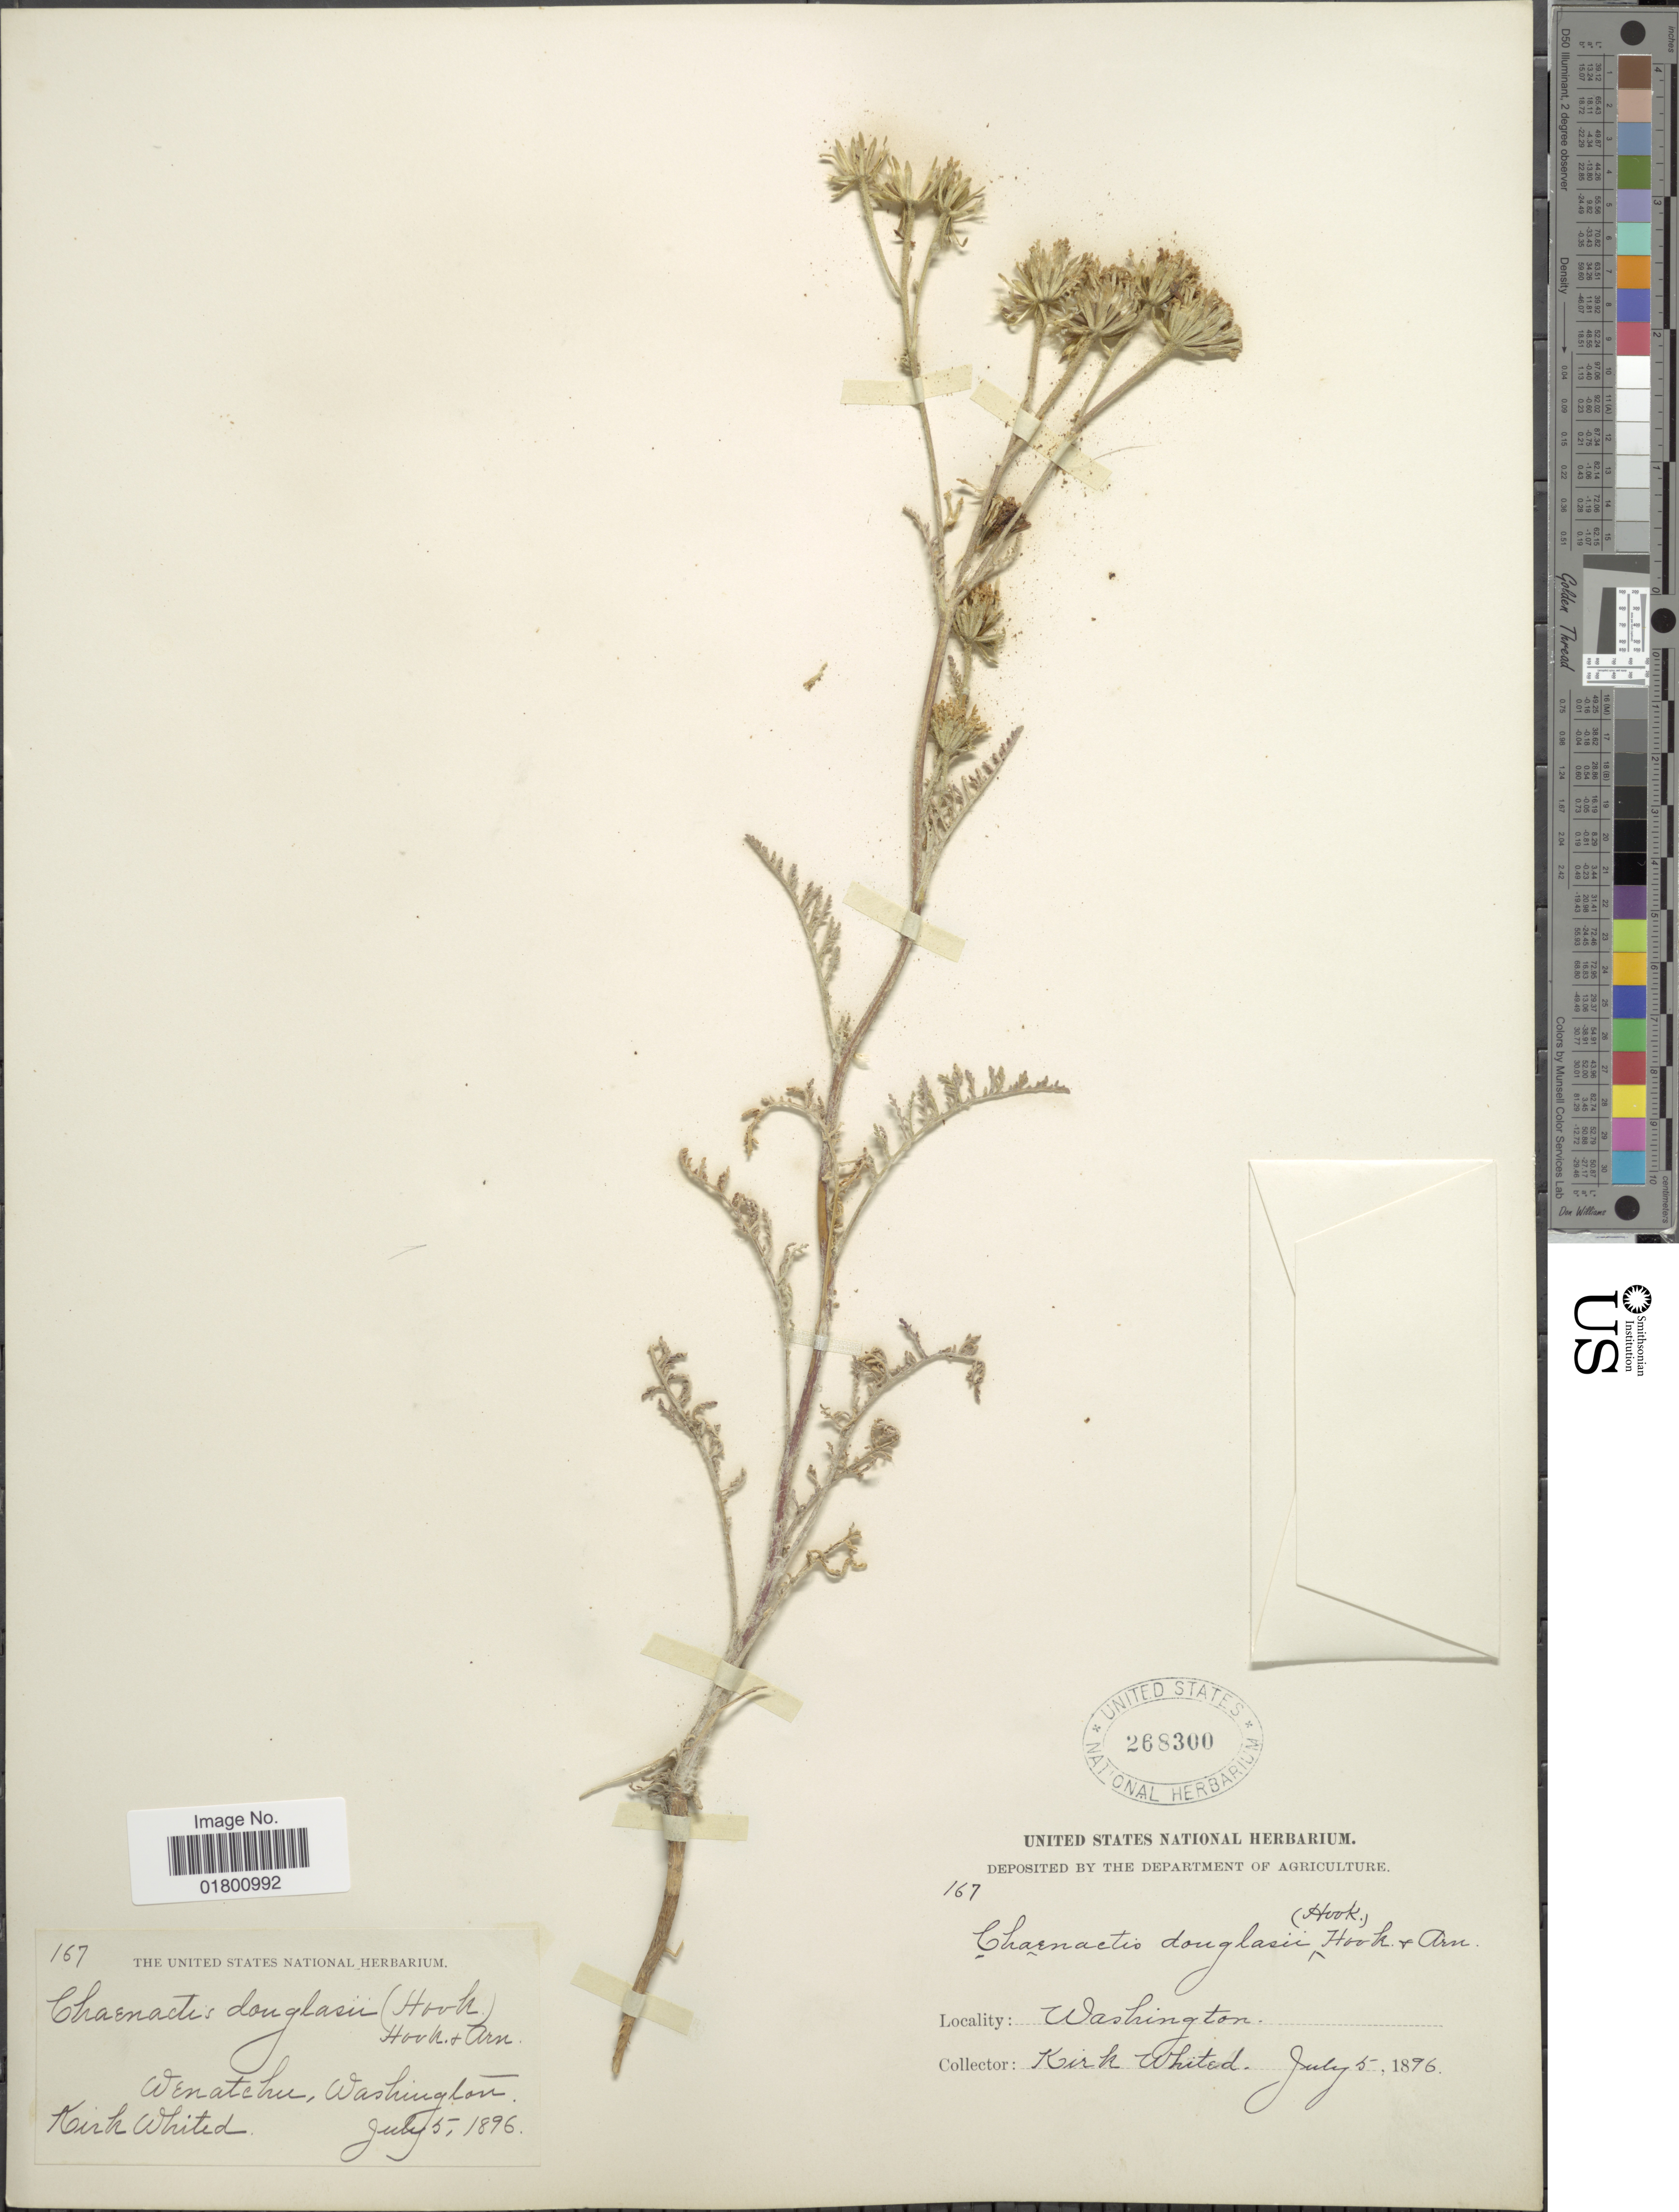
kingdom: Plantae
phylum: Tracheophyta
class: Magnoliopsida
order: Asterales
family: Asteraceae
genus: Chaenactis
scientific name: Chaenactis douglasii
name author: Hook. & Arn.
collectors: K. Whited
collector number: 167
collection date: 1896-07-05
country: United States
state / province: Washington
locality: Wenatchu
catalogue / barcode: US 268300